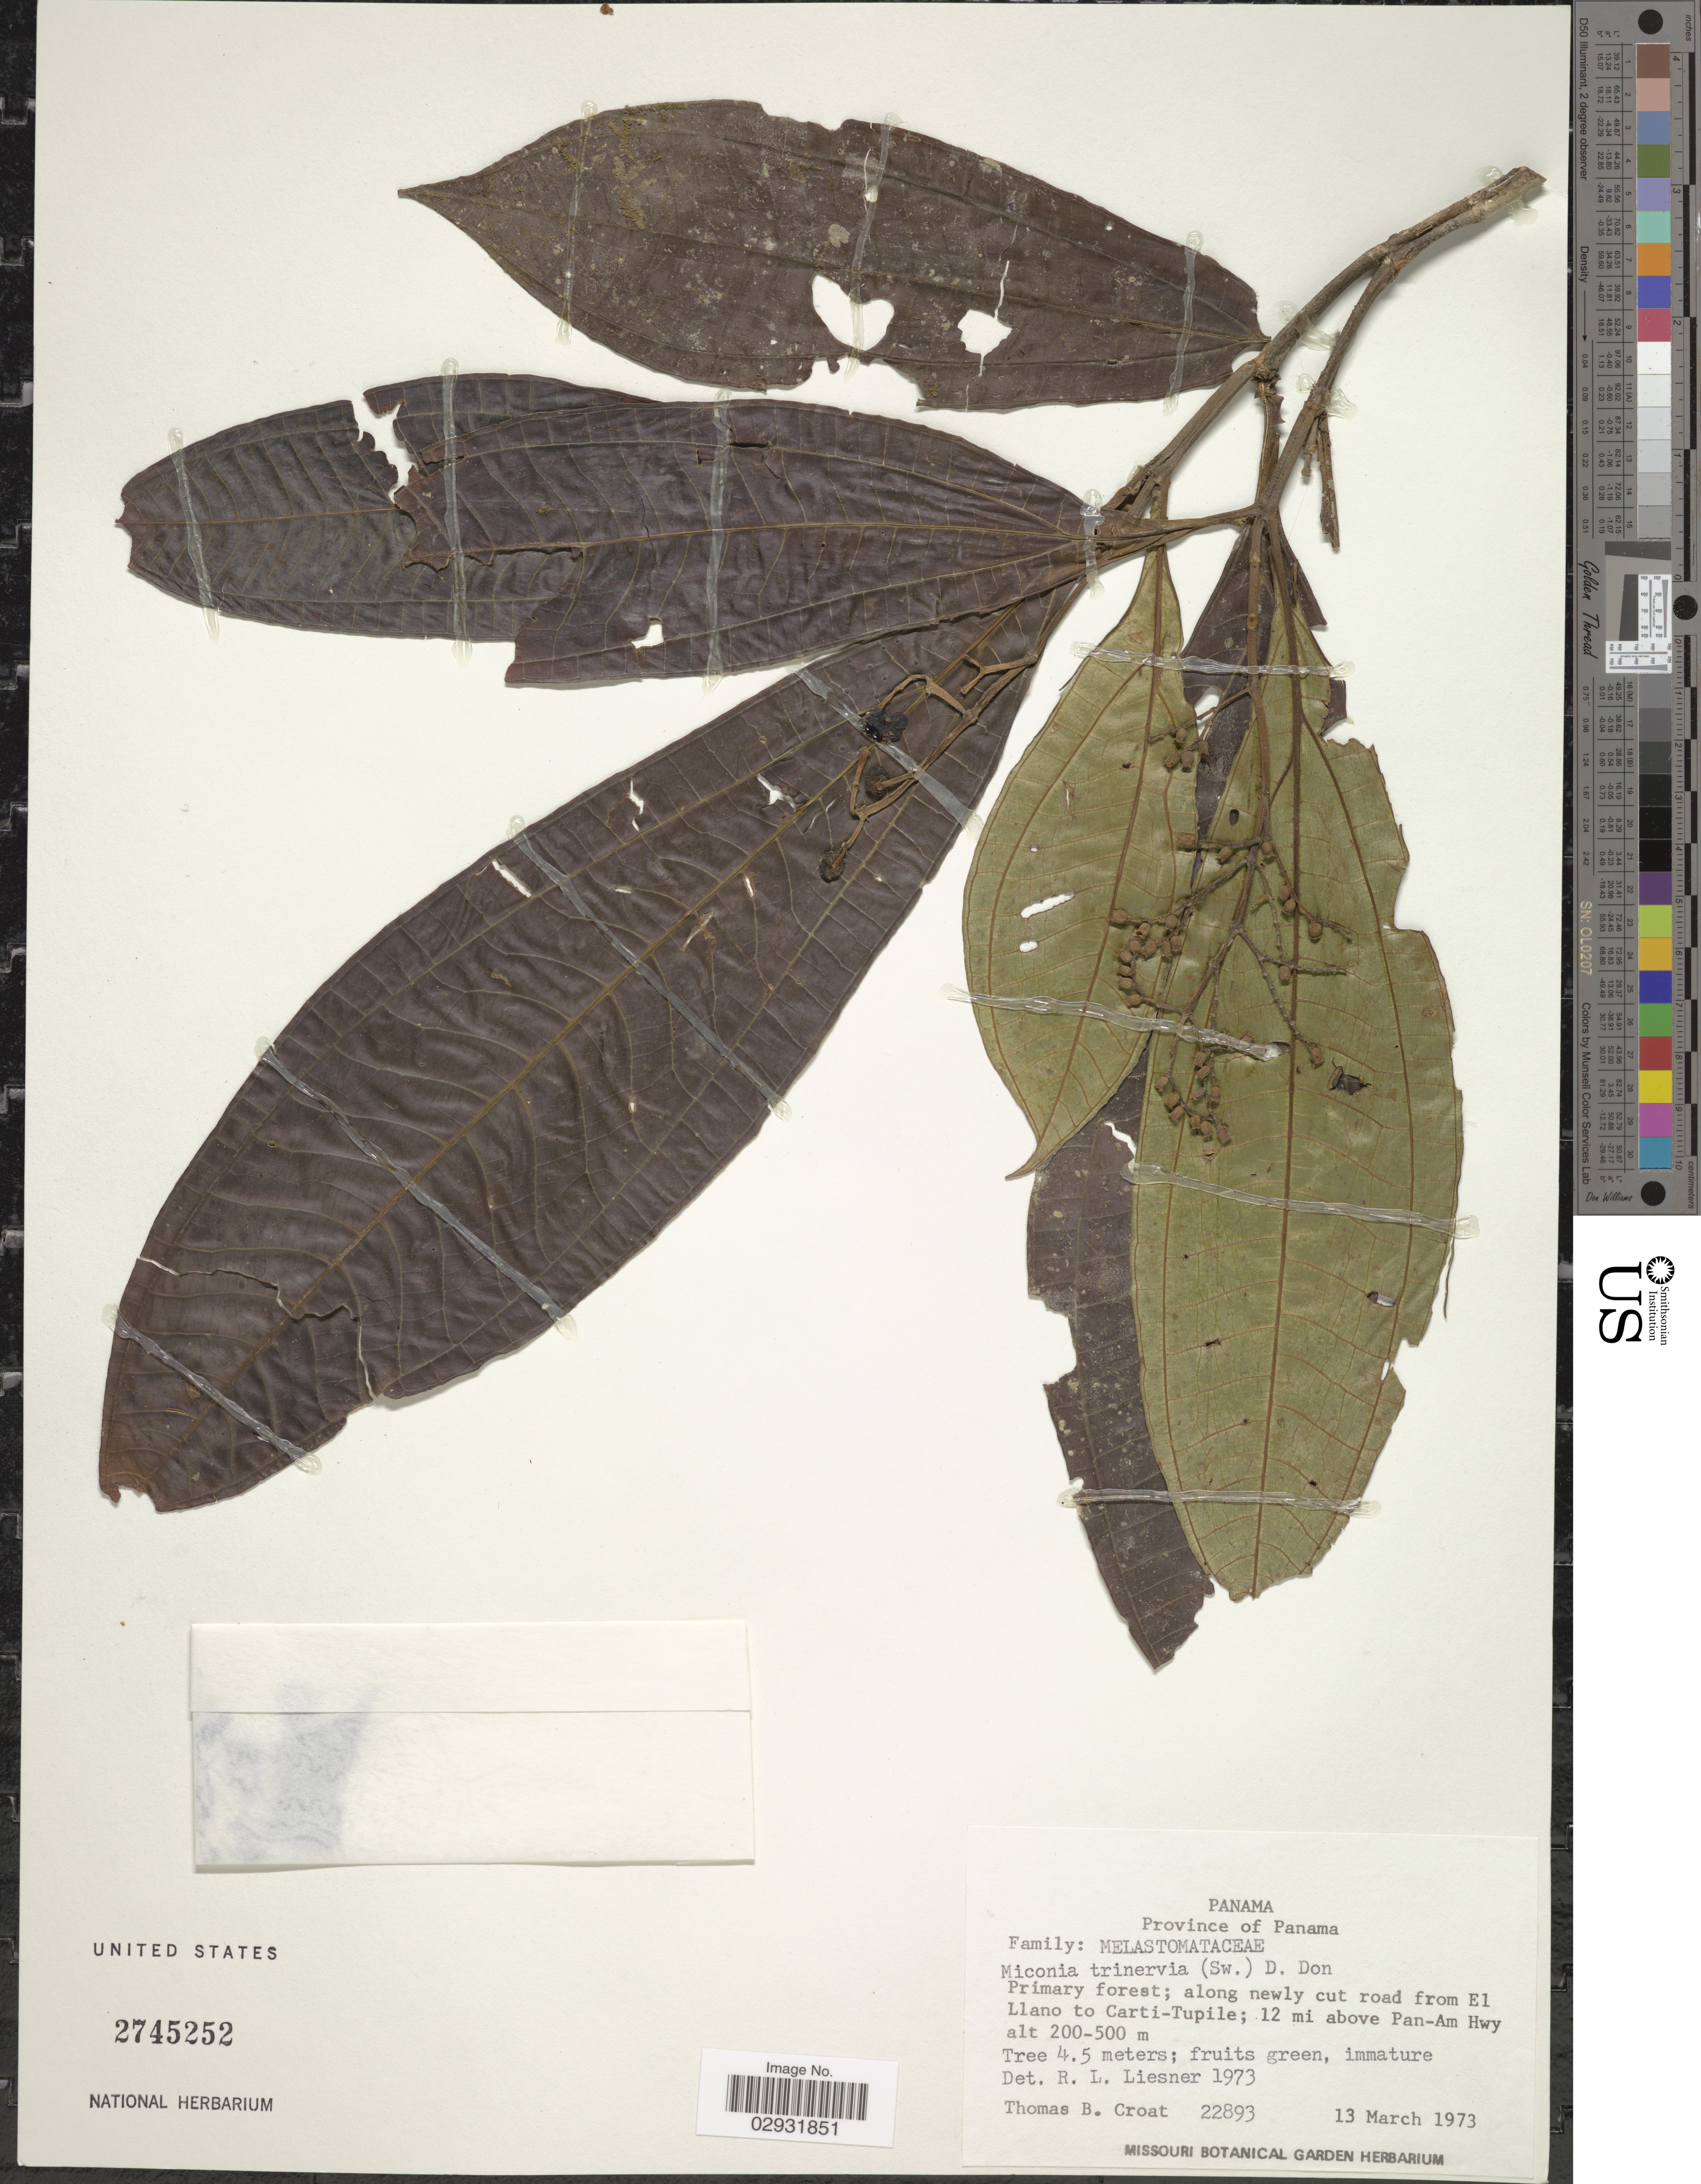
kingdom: Plantae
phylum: Tracheophyta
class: Magnoliopsida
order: Myrtales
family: Melastomataceae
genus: Miconia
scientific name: Miconia appendiculata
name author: Triana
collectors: T. B. Croat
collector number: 22893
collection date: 1973-03-13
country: Panama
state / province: Panamá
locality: Province of Panama. Primary forest; along newly cut road from El Llano to Carti-Tupile; 12 mi above Pan-Am Hwy.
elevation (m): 200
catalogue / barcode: US 2745252